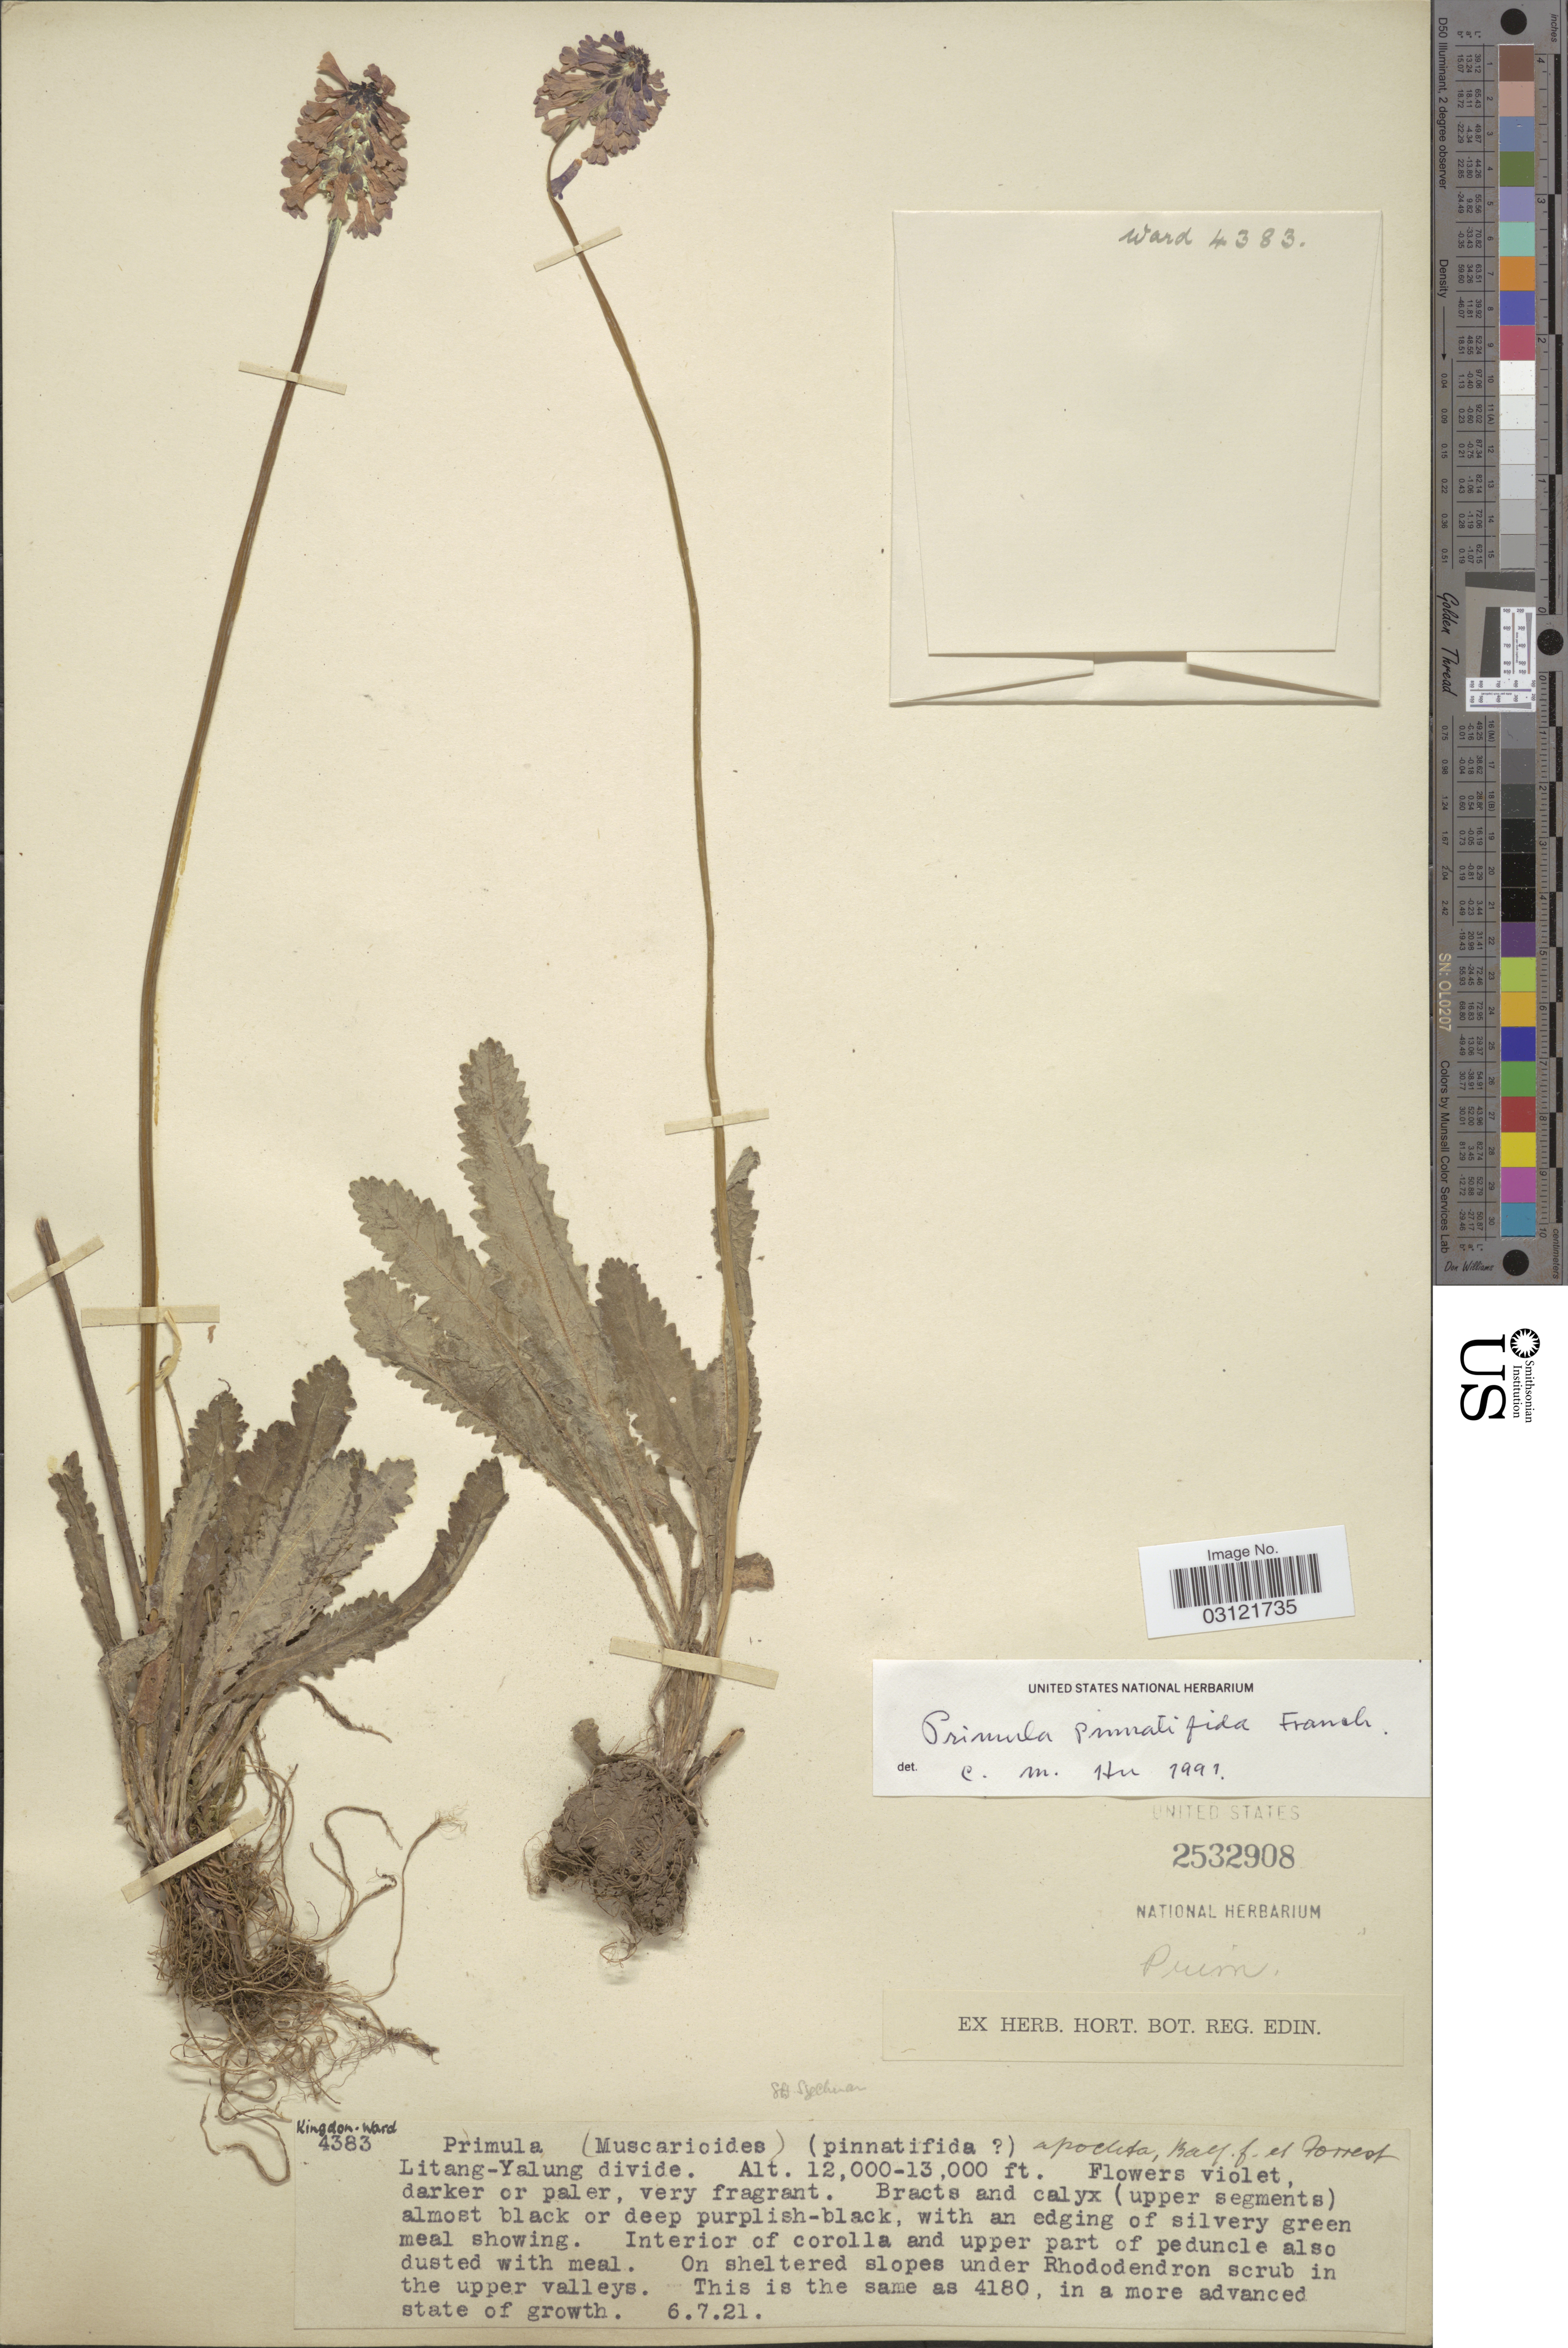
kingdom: Plantae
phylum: Tracheophyta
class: Magnoliopsida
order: Ericales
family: Primulaceae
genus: Primula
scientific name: Primula pinnatifida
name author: Franch.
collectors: F. Kingdon Ward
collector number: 4383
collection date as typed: Transcribed d/m/y: 6/7/21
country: China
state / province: Sichuan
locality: SW Szechuan. Litang-Yalung divide.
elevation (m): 3658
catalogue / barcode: US 2532908